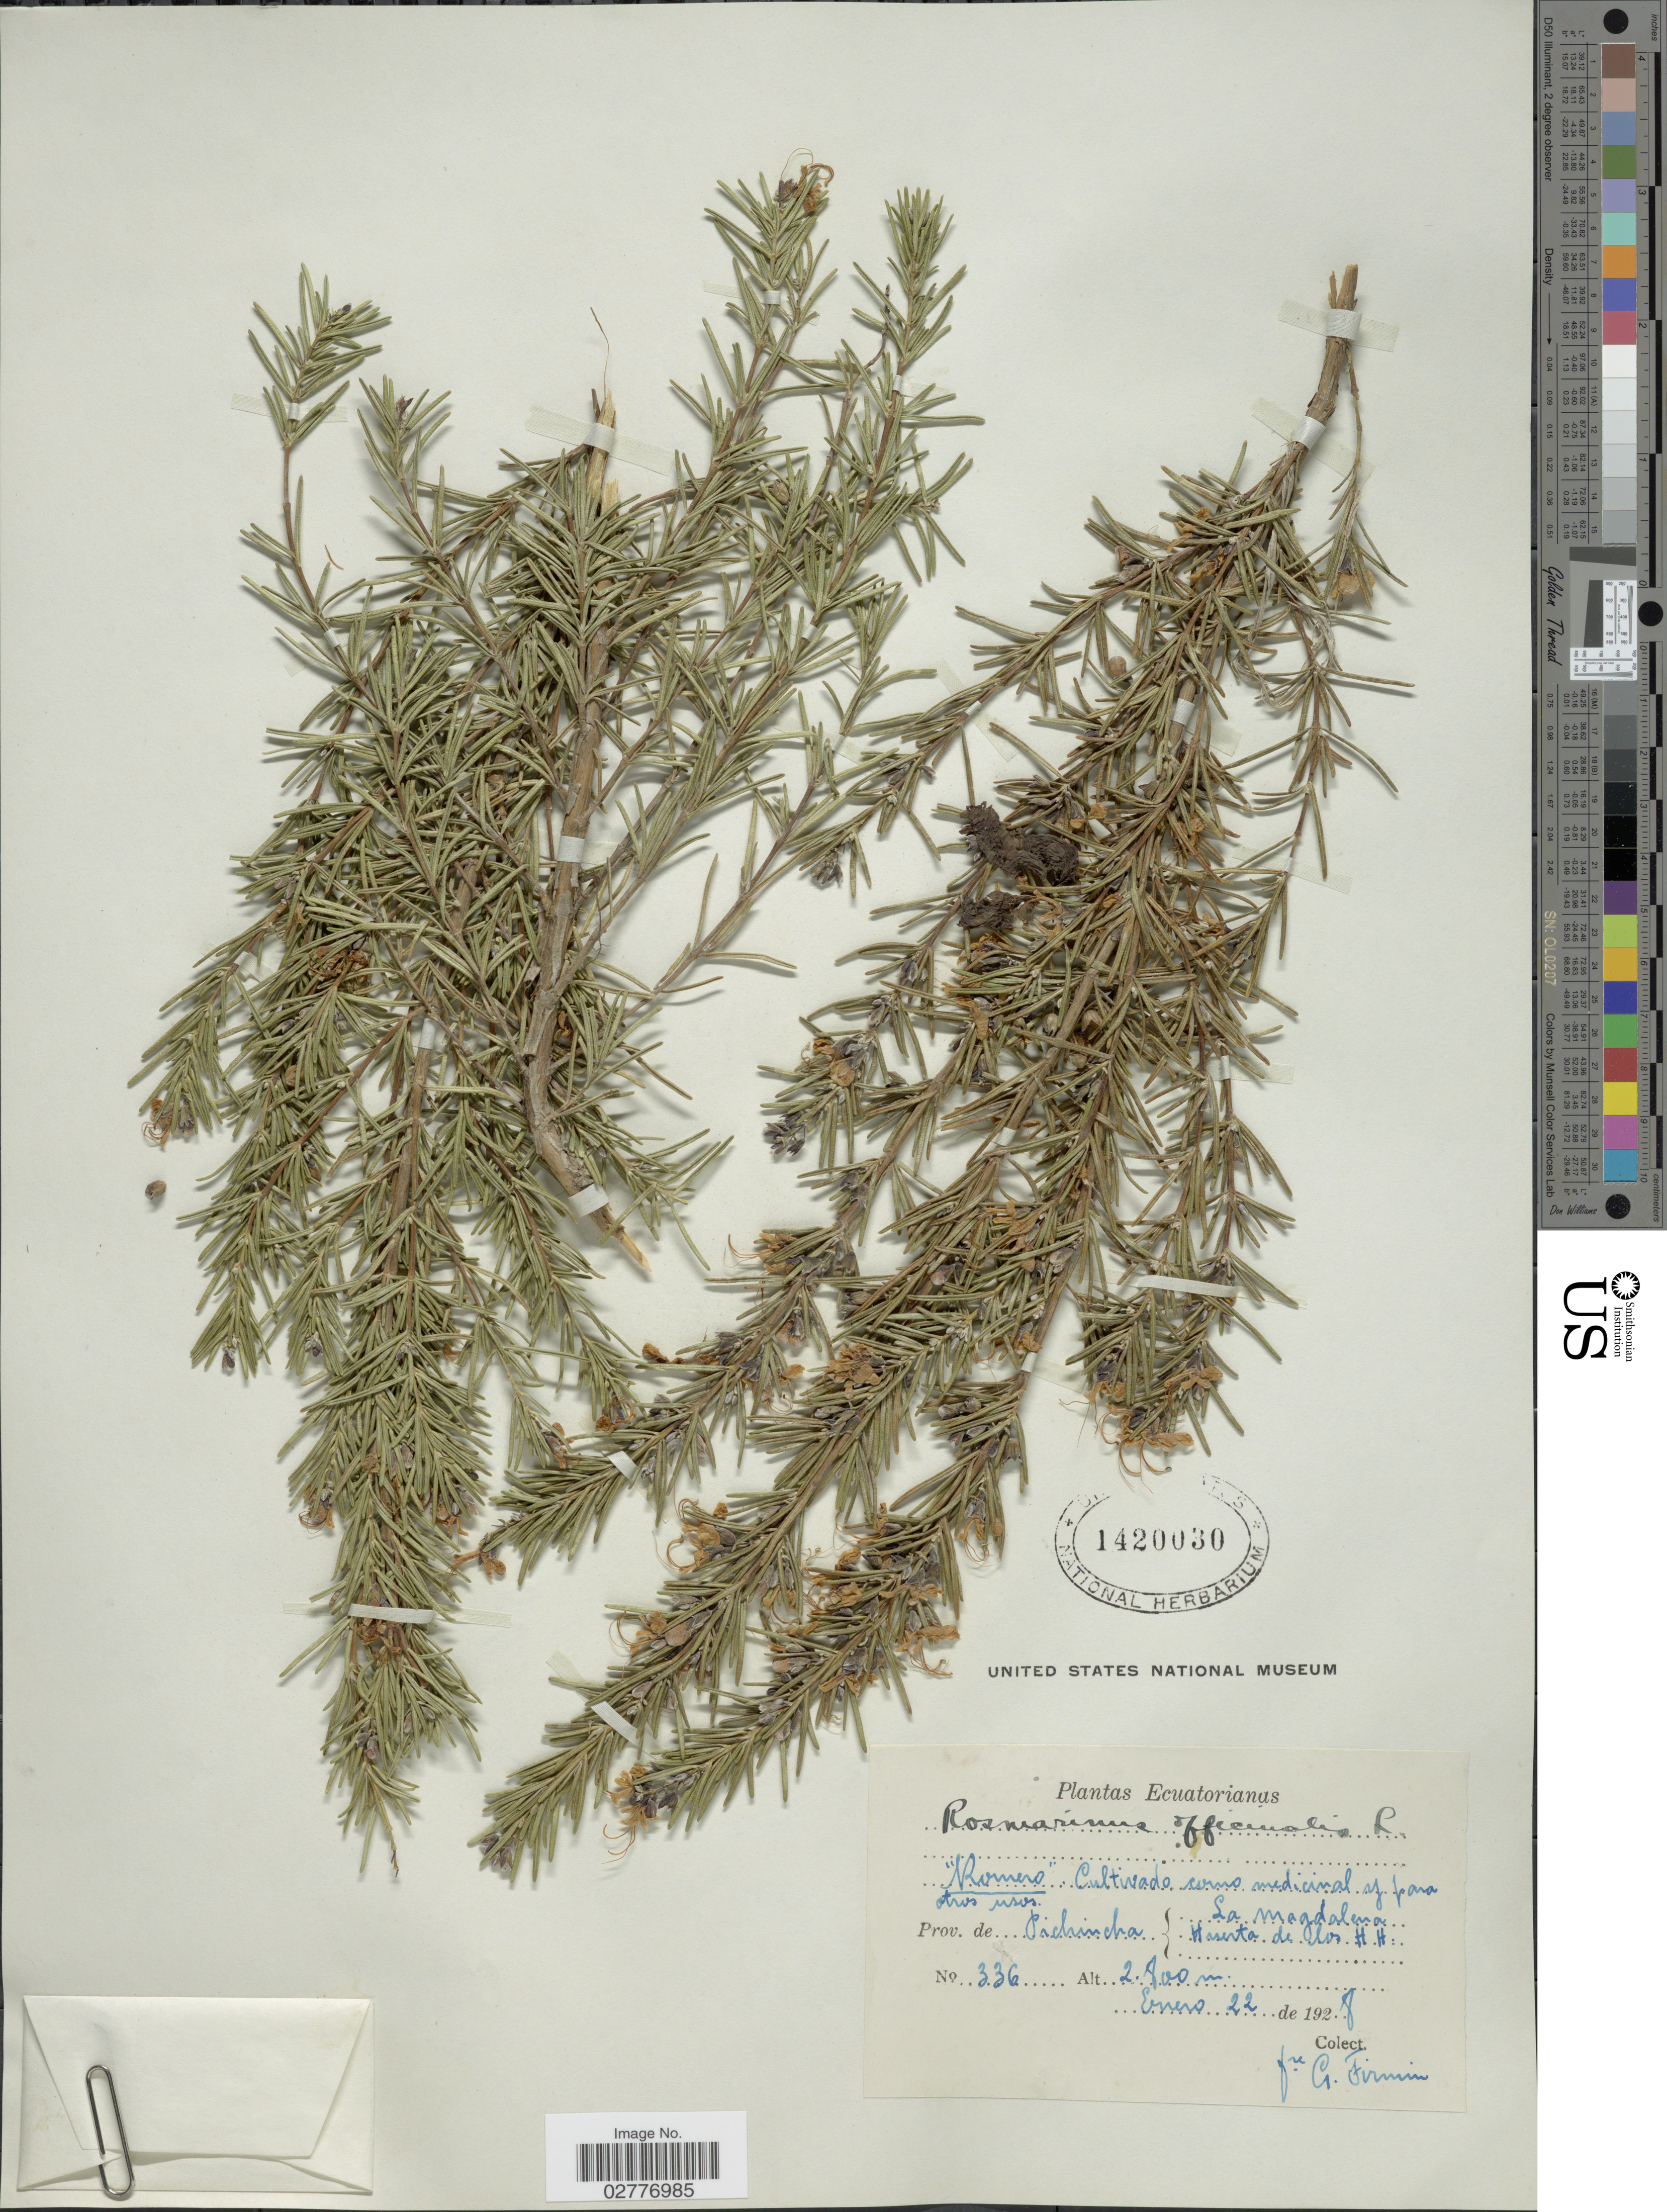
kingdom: Plantae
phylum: Tracheophyta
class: Magnoliopsida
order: Lamiales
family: Lamiaceae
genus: Rosmarinus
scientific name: Rosmarinus officinalis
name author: L.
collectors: F. Firmin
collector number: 336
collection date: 1928-01-22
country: Ecuador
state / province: Pichincha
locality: La Magdalena. Huerta de los H.H.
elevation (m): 2800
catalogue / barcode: US 1420030